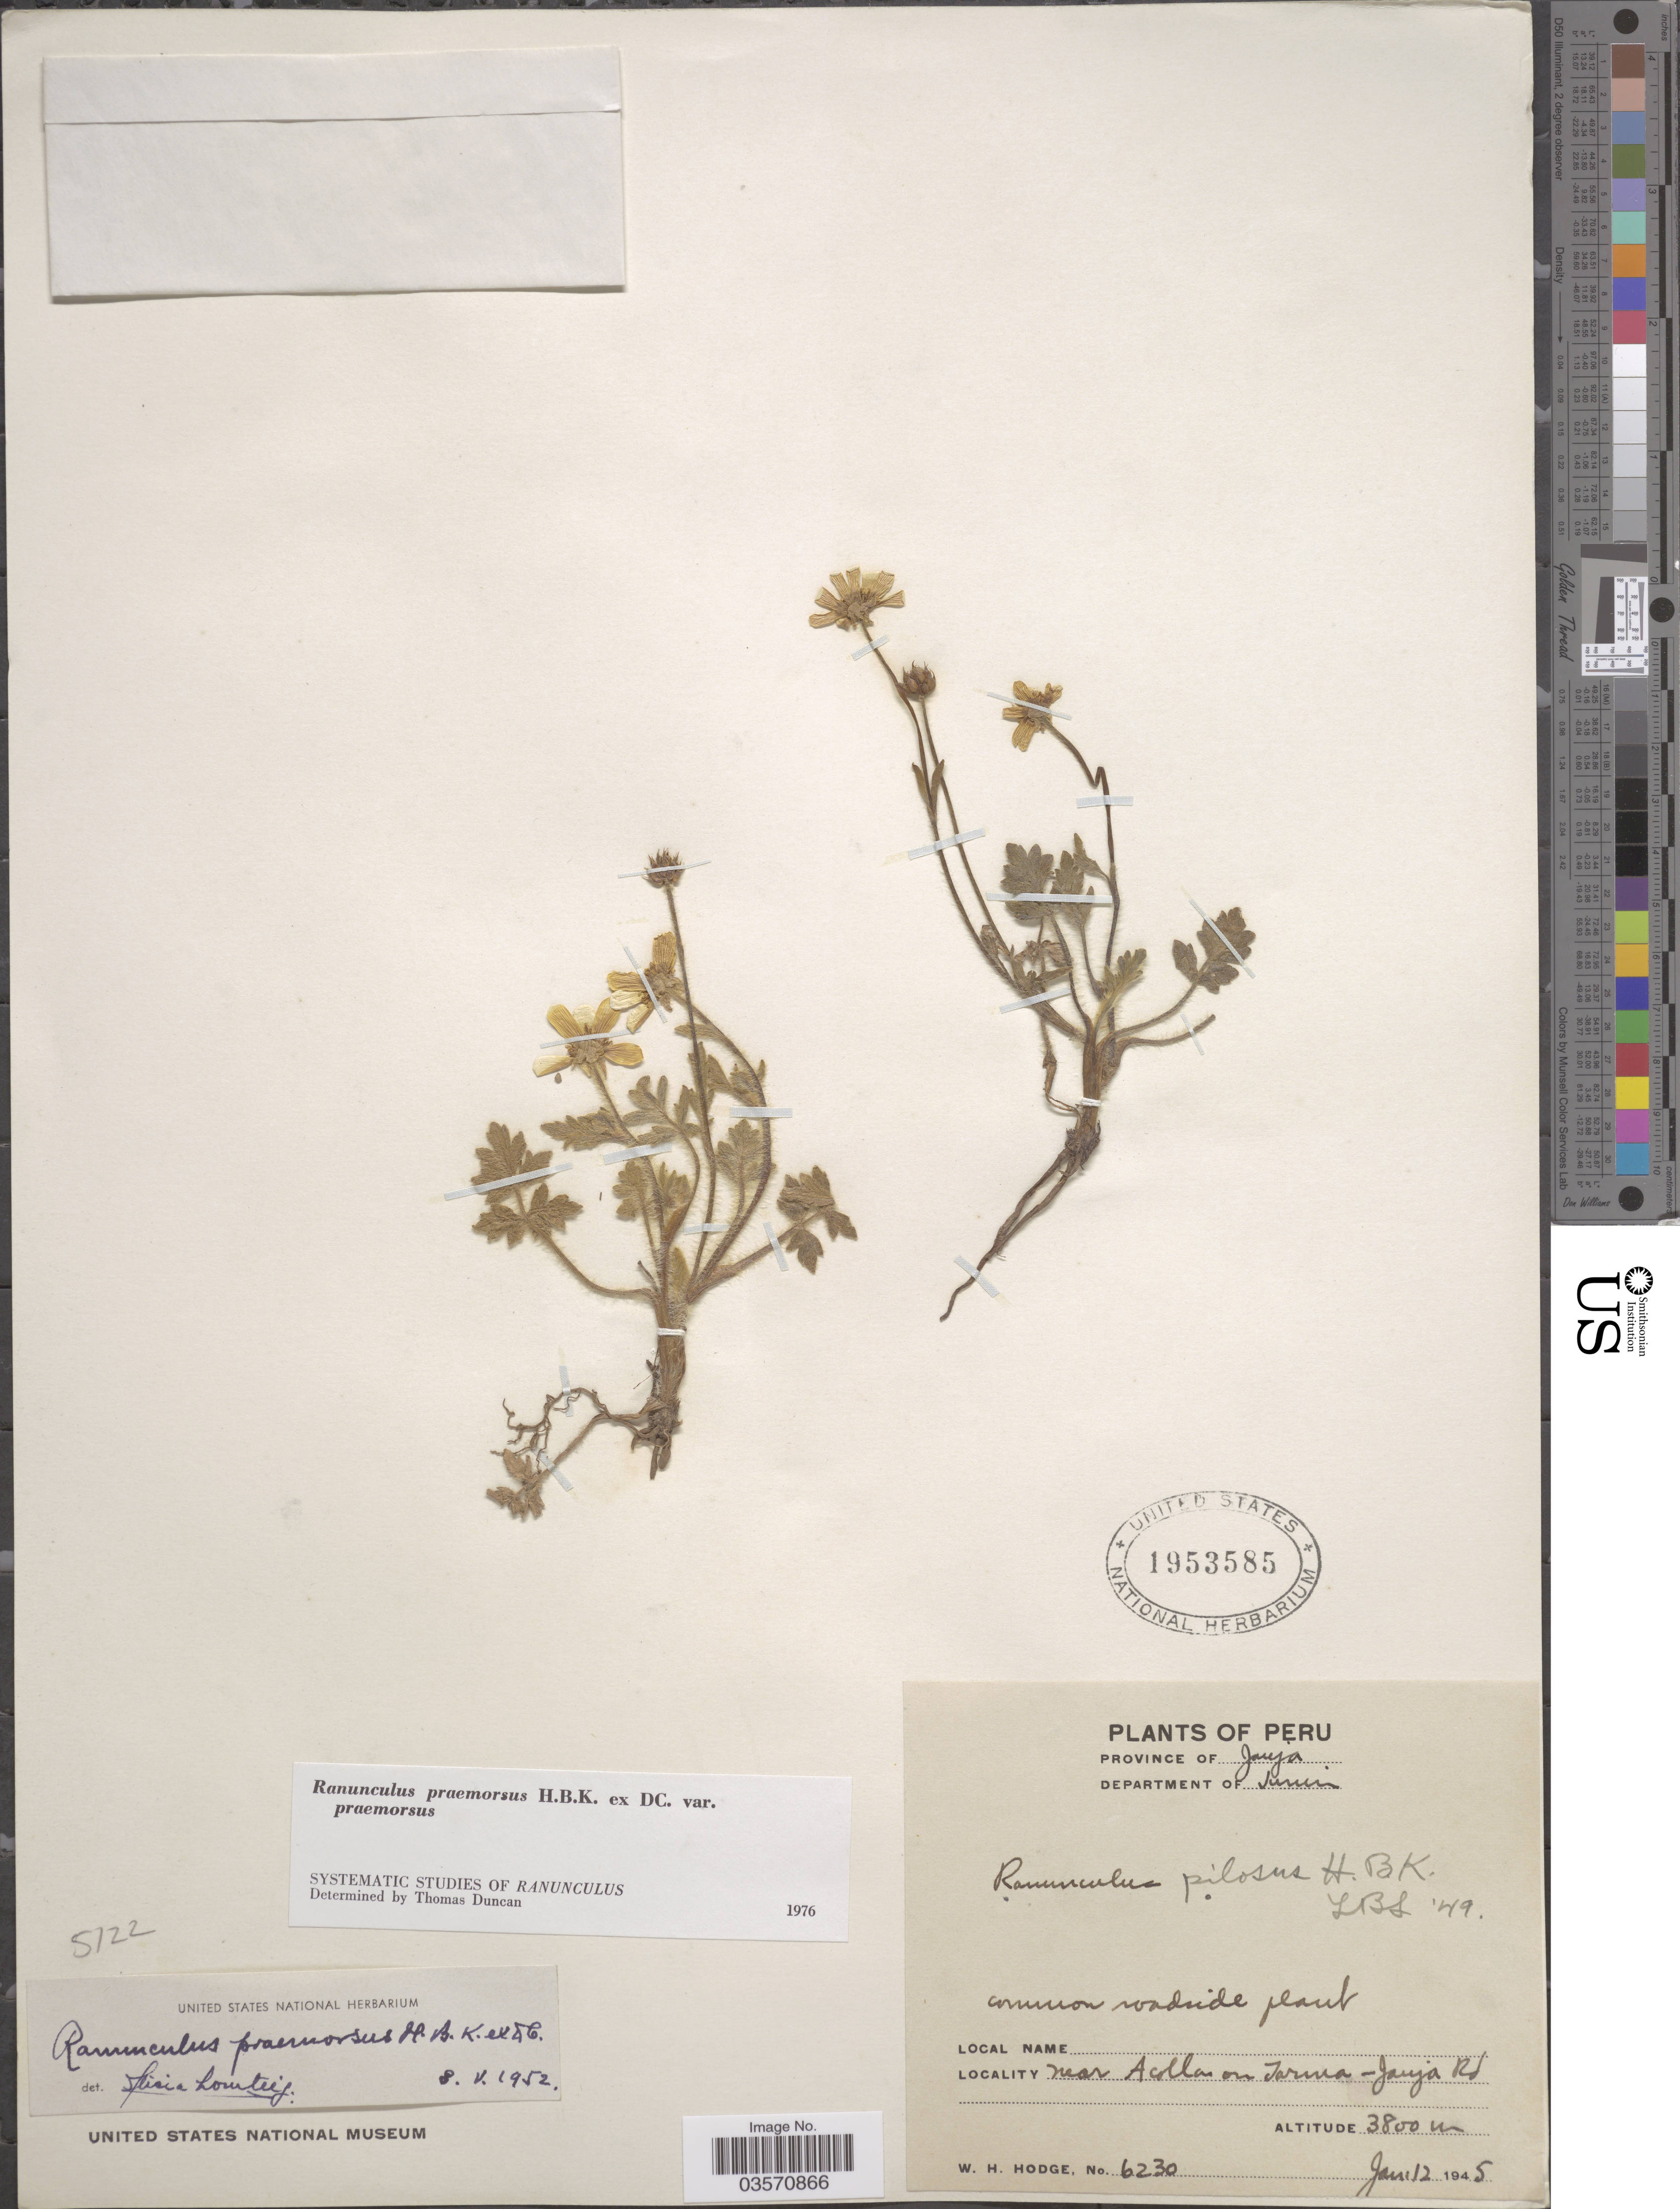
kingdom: Plantae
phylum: Tracheophyta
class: Magnoliopsida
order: Ranunculales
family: Ranunculaceae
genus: Ranunculus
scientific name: Ranunculus praemorsus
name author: Kunth ex DC.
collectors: W. Hodge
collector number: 6230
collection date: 1945-01-12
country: Peru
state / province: Junín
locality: Province of Jauja. Department of Junin. Near Acolla on Sarma-Jauja Rd.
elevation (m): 3800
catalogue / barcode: US 1953585